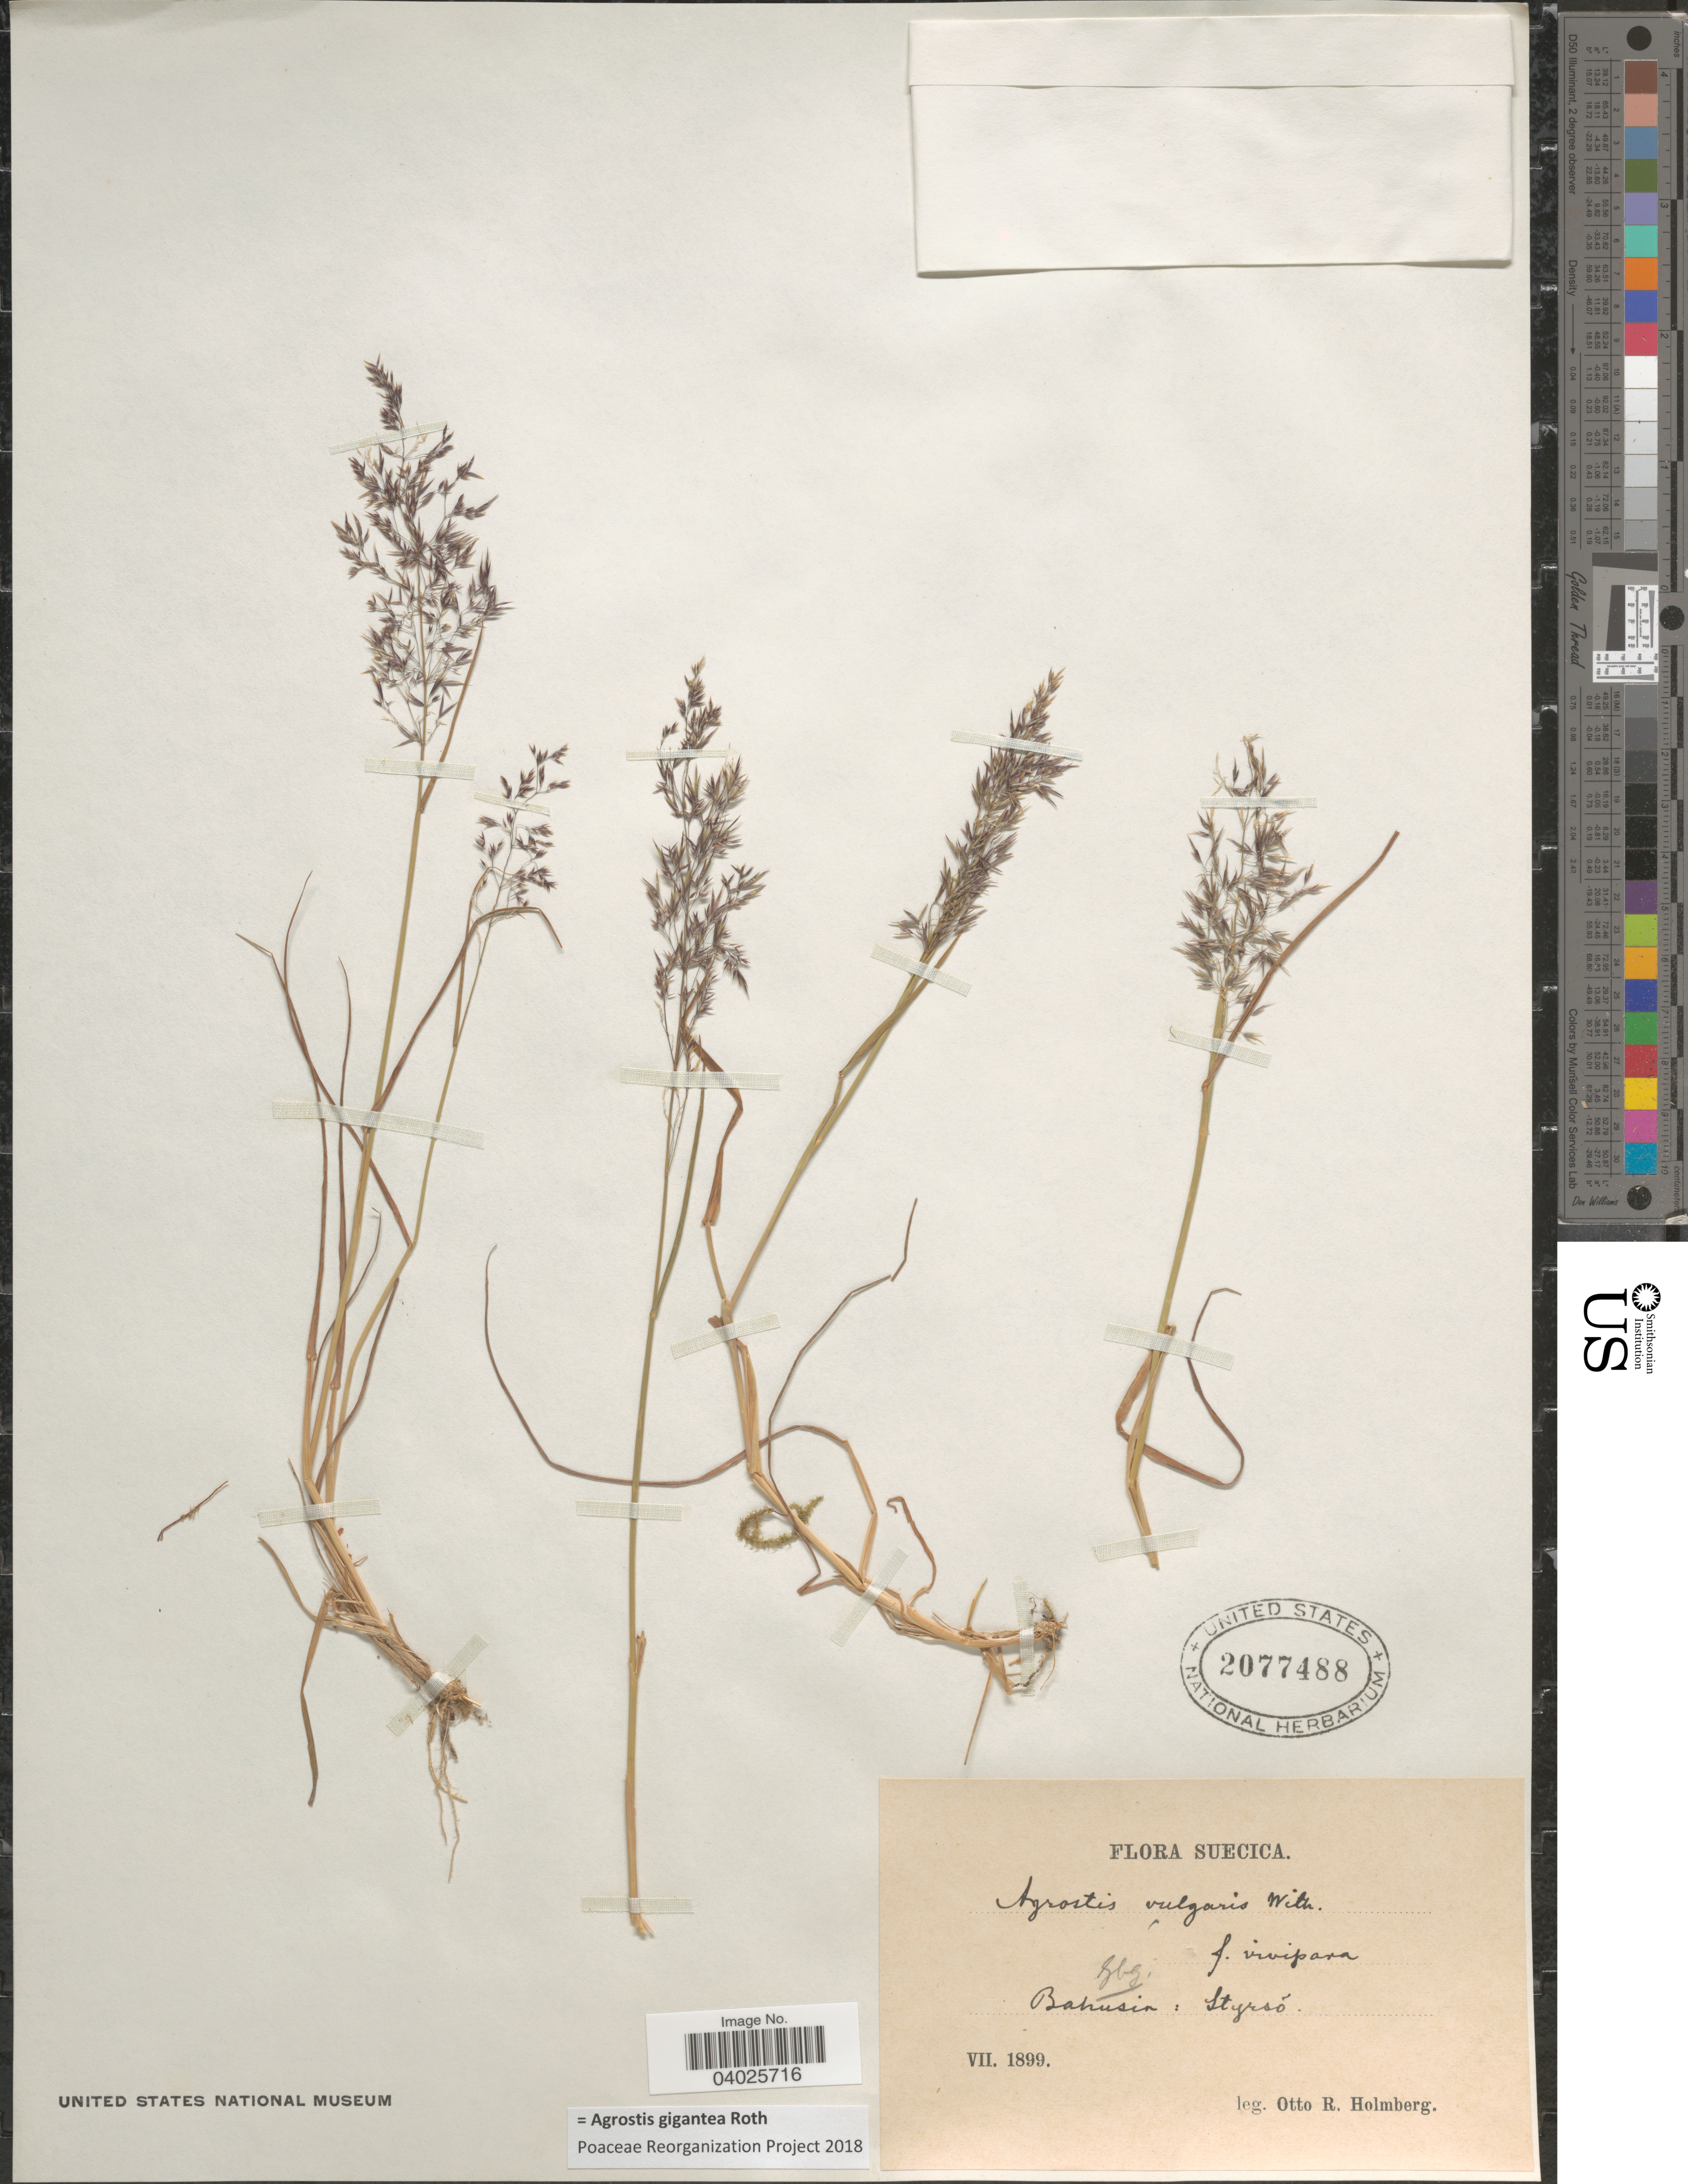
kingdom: Plantae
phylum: Tracheophyta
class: Liliopsida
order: Poales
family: Poaceae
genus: Agrostis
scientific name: Agrostis gigantea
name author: Roth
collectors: O. Holmberg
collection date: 1899-07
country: Sweden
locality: Suecica. Bahusin: Styrsõ.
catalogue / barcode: US 2077488